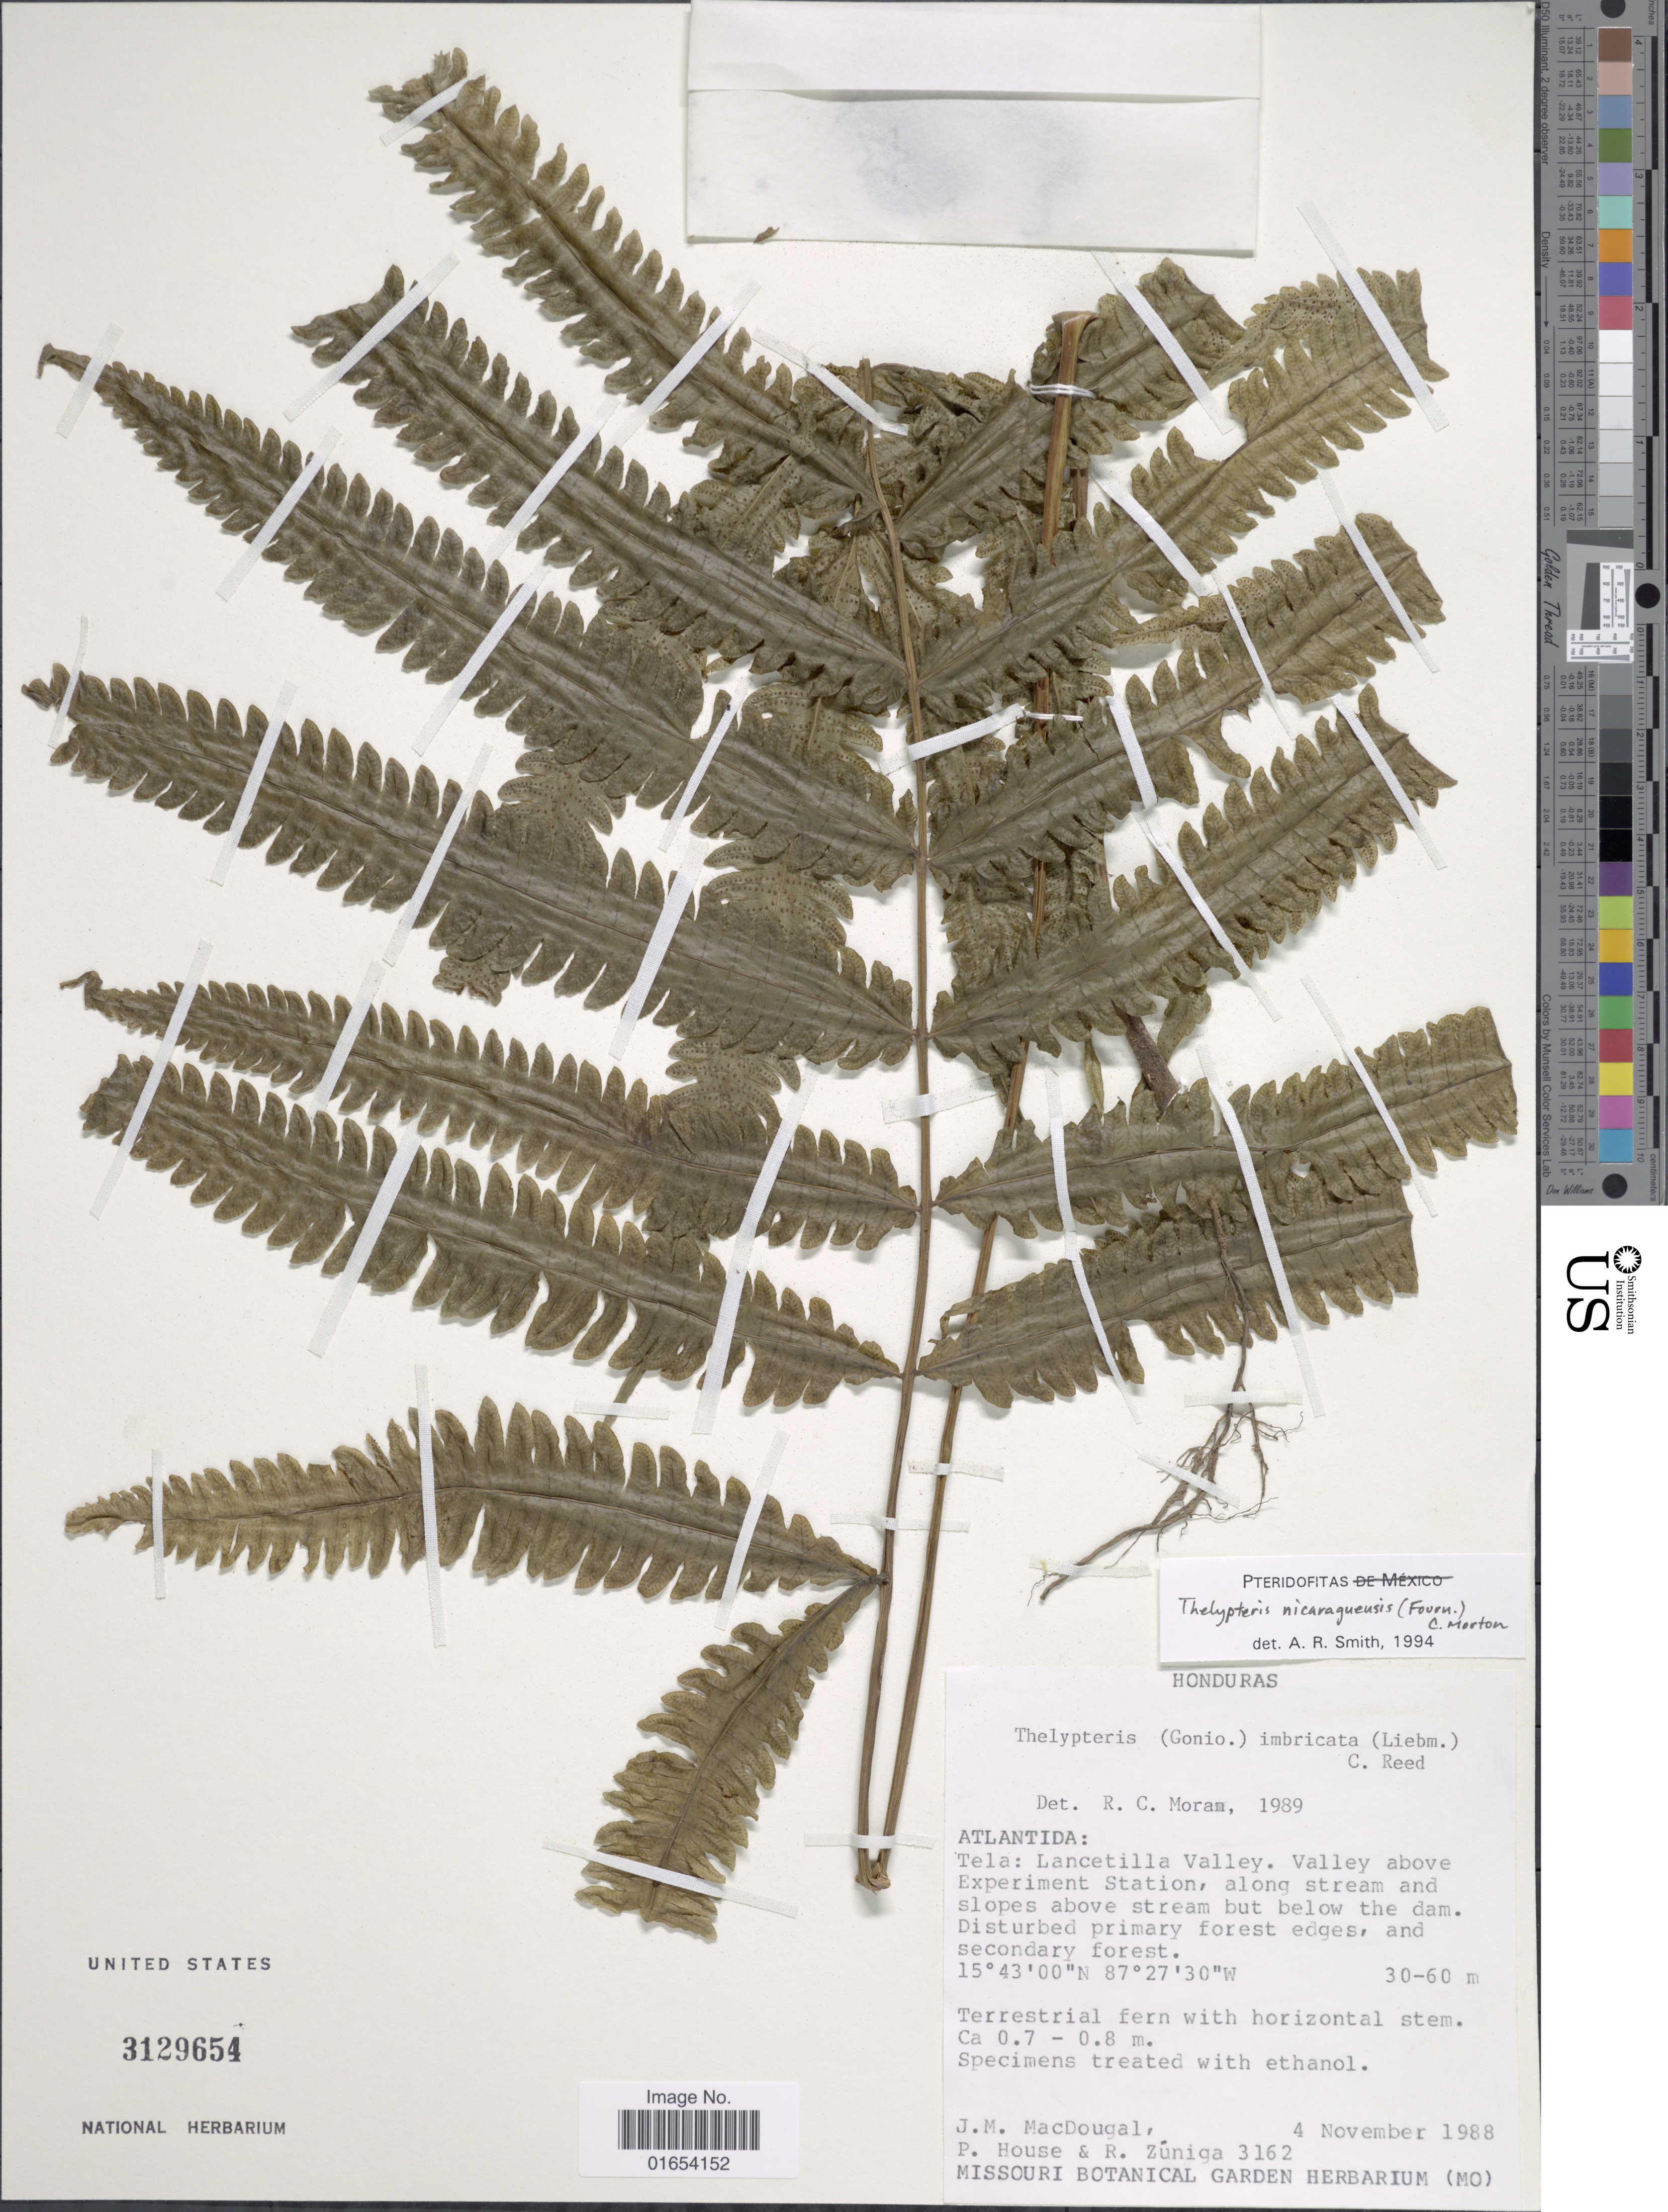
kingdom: Plantae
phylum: Tracheophyta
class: Polypodiopsida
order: Polypodiales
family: Thelypteridaceae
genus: Goniopteris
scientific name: Goniopteris nicaraguensis (C. Chr.) comb. nov., ined 2015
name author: (C. Chr.)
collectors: J. M. MacDougal, P. House & R. Zuniga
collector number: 3162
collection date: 1988-11-04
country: Honduras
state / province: Atlántida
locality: Tela: Lancetilla Valley. Valley above Experiment Station, along stream and slopes above stream but below the dam. Disturbed primary forest edges, and secondary forest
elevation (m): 30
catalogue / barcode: US 3129654